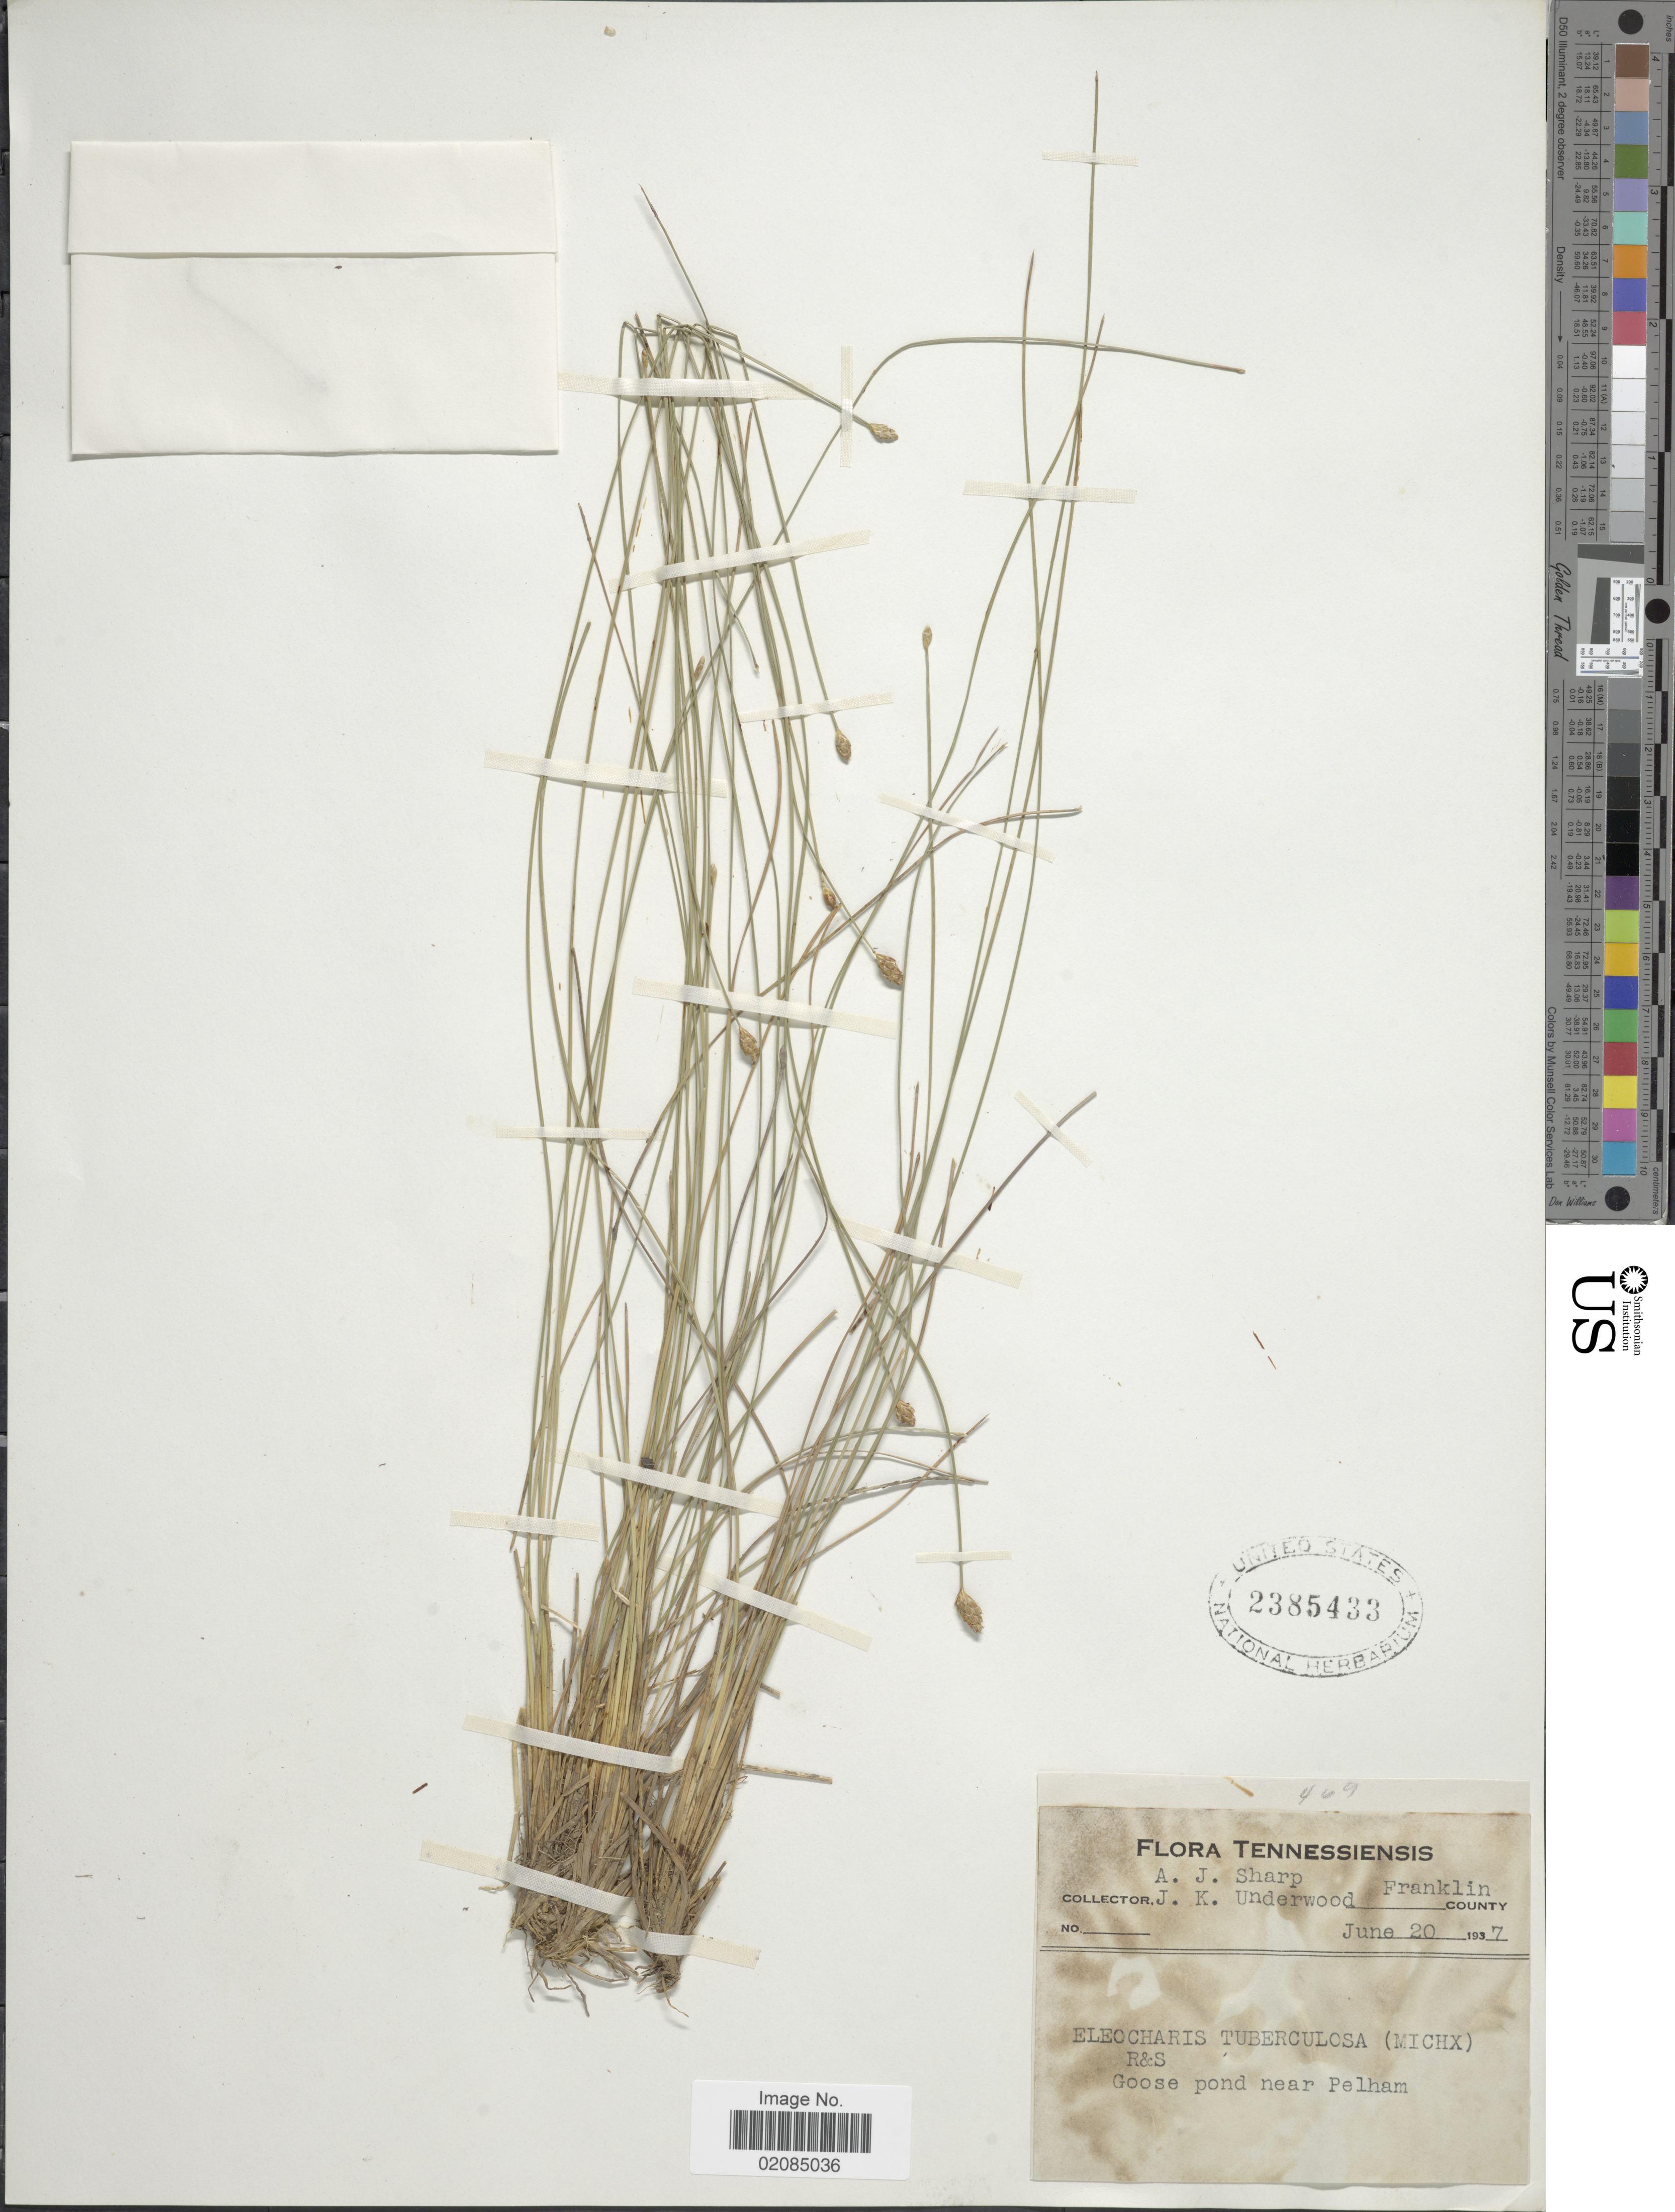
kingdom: Plantae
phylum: Tracheophyta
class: Liliopsida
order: Poales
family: Cyperaceae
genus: Eleocharis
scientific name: Eleocharis tuberculosa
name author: (Michx.) Roem. & Schult.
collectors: A. J. Sharp & J. K. Underwood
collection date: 1937-06-20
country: United States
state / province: Tennessee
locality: Tennessiensis, Franklin County, Goose pond near Pelham.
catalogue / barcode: US 2385433